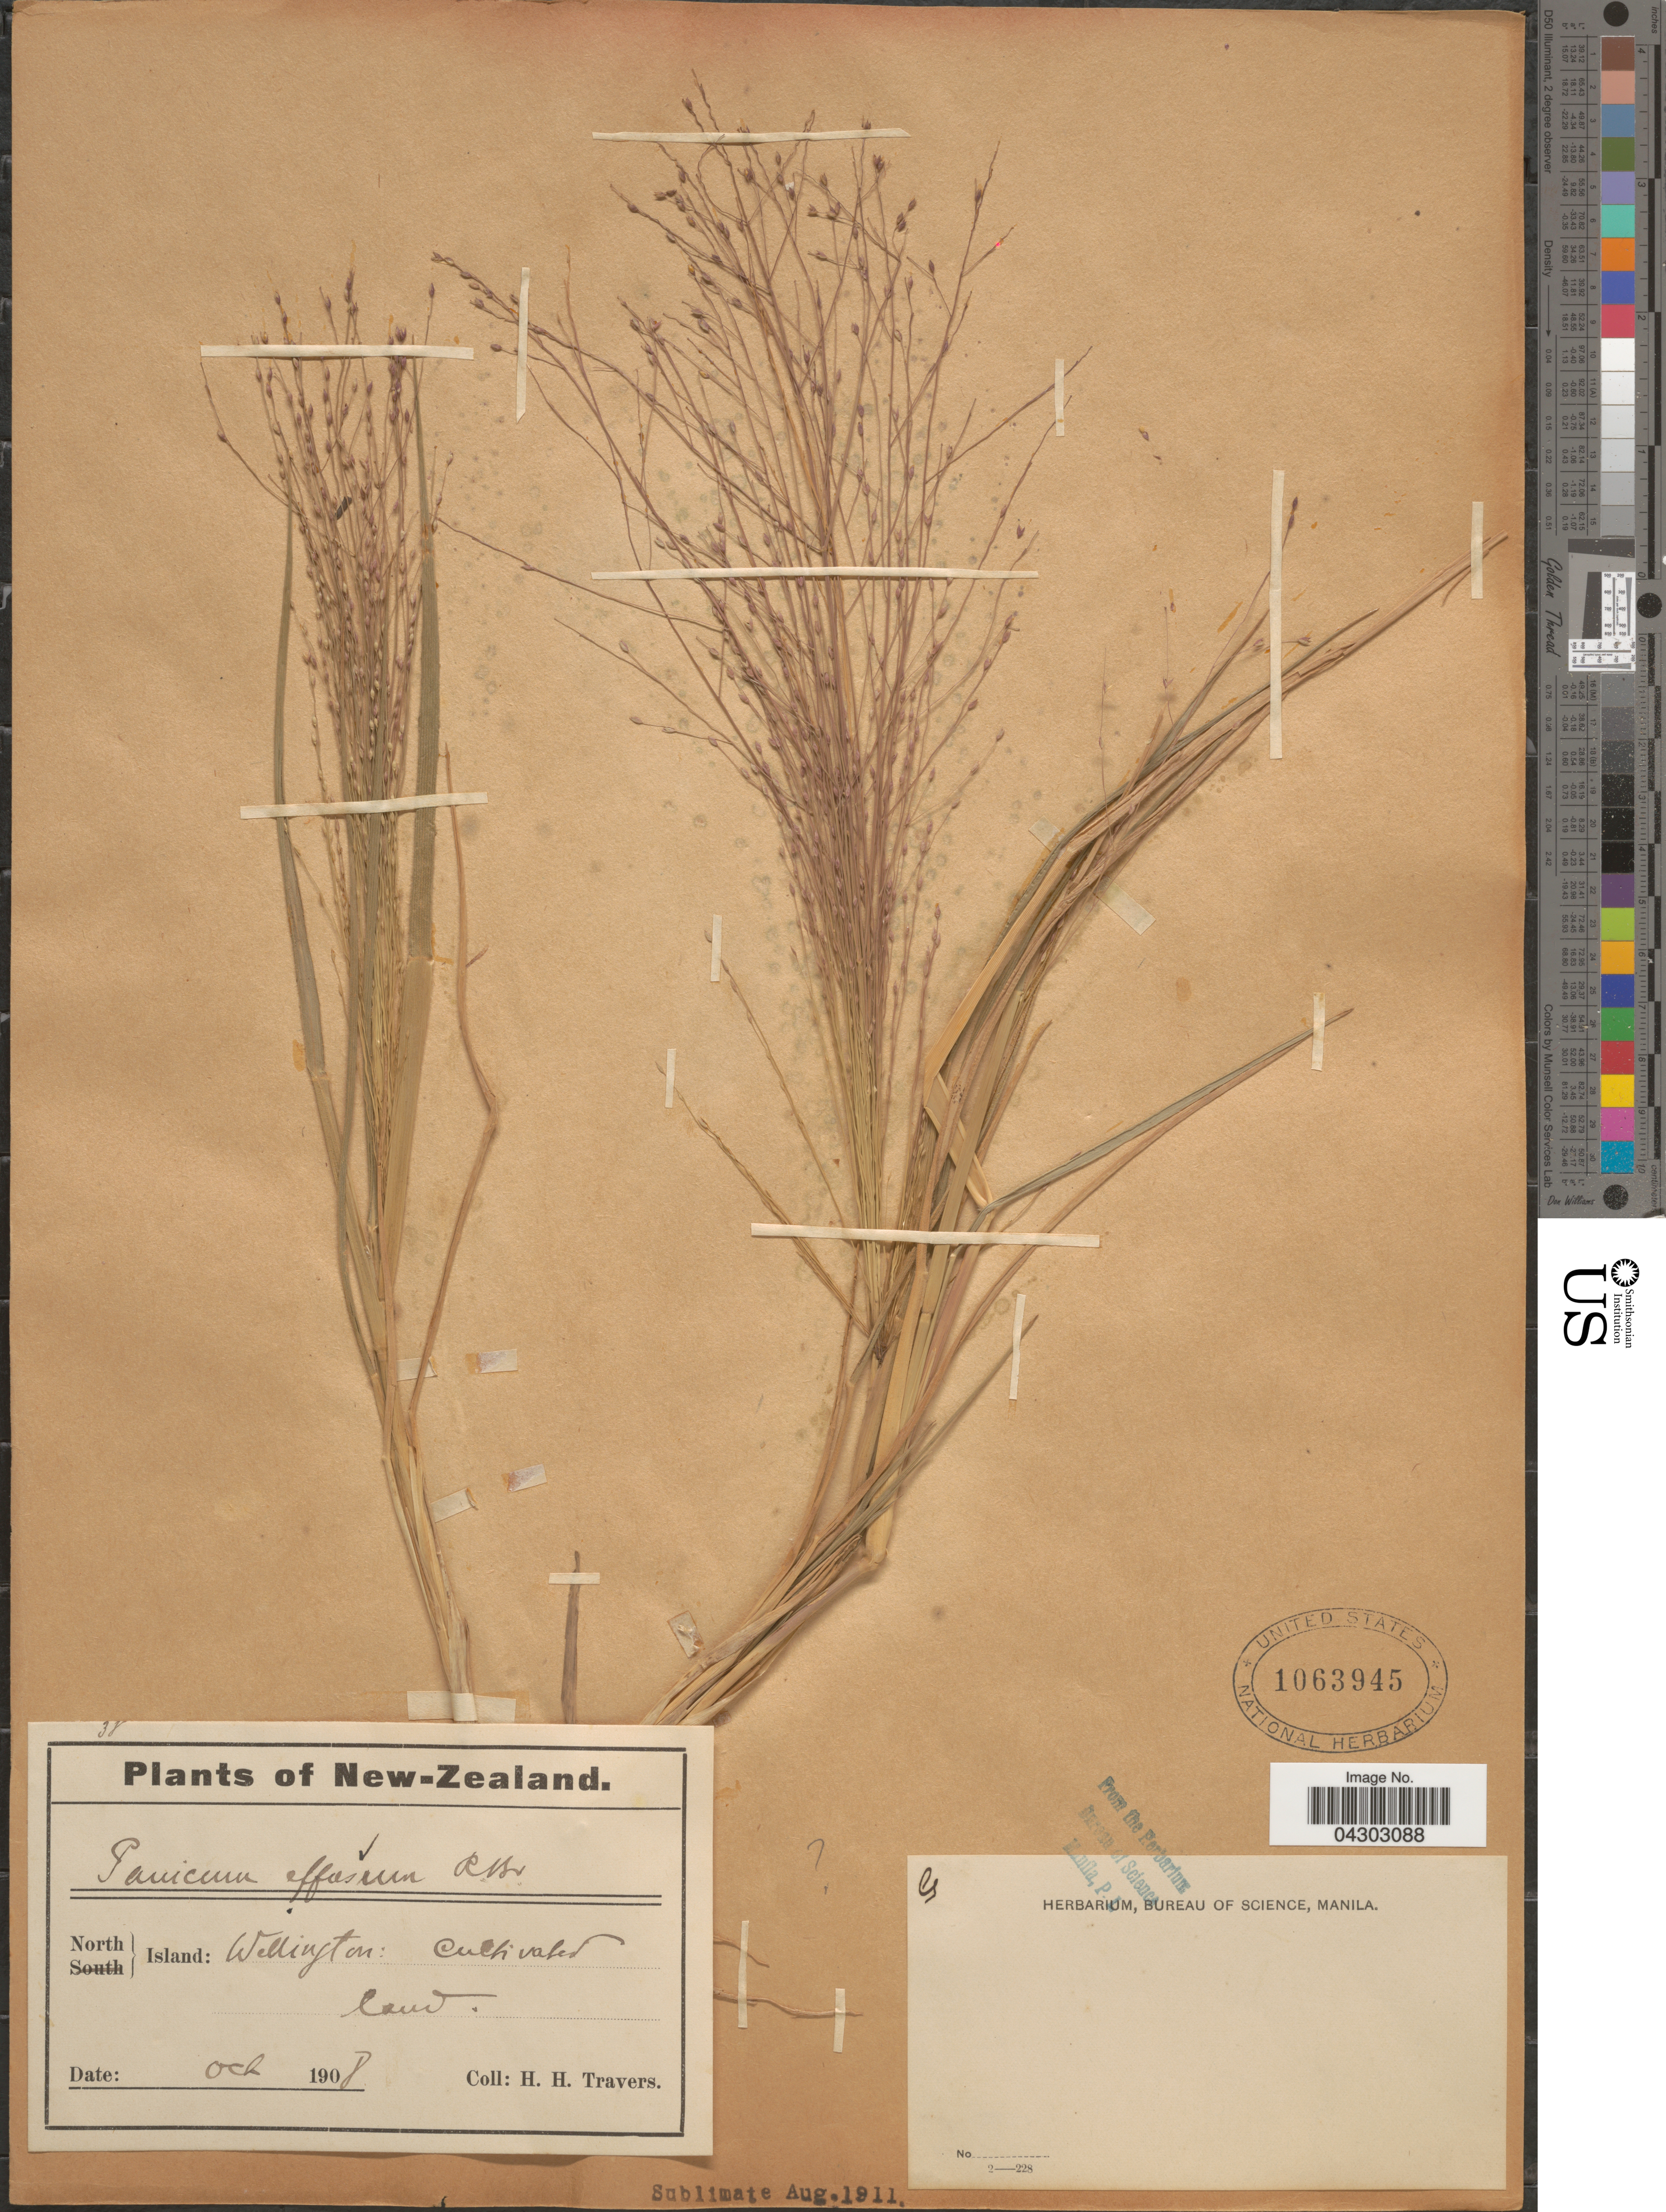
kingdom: Plantae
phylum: Tracheophyta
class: Liliopsida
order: Poales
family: Poaceae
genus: Panicum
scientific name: Panicum effusum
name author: R. Br.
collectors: H. Travers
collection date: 1908-10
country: New Zealand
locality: North Island: Wellington: cultivated.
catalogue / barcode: US 1063945